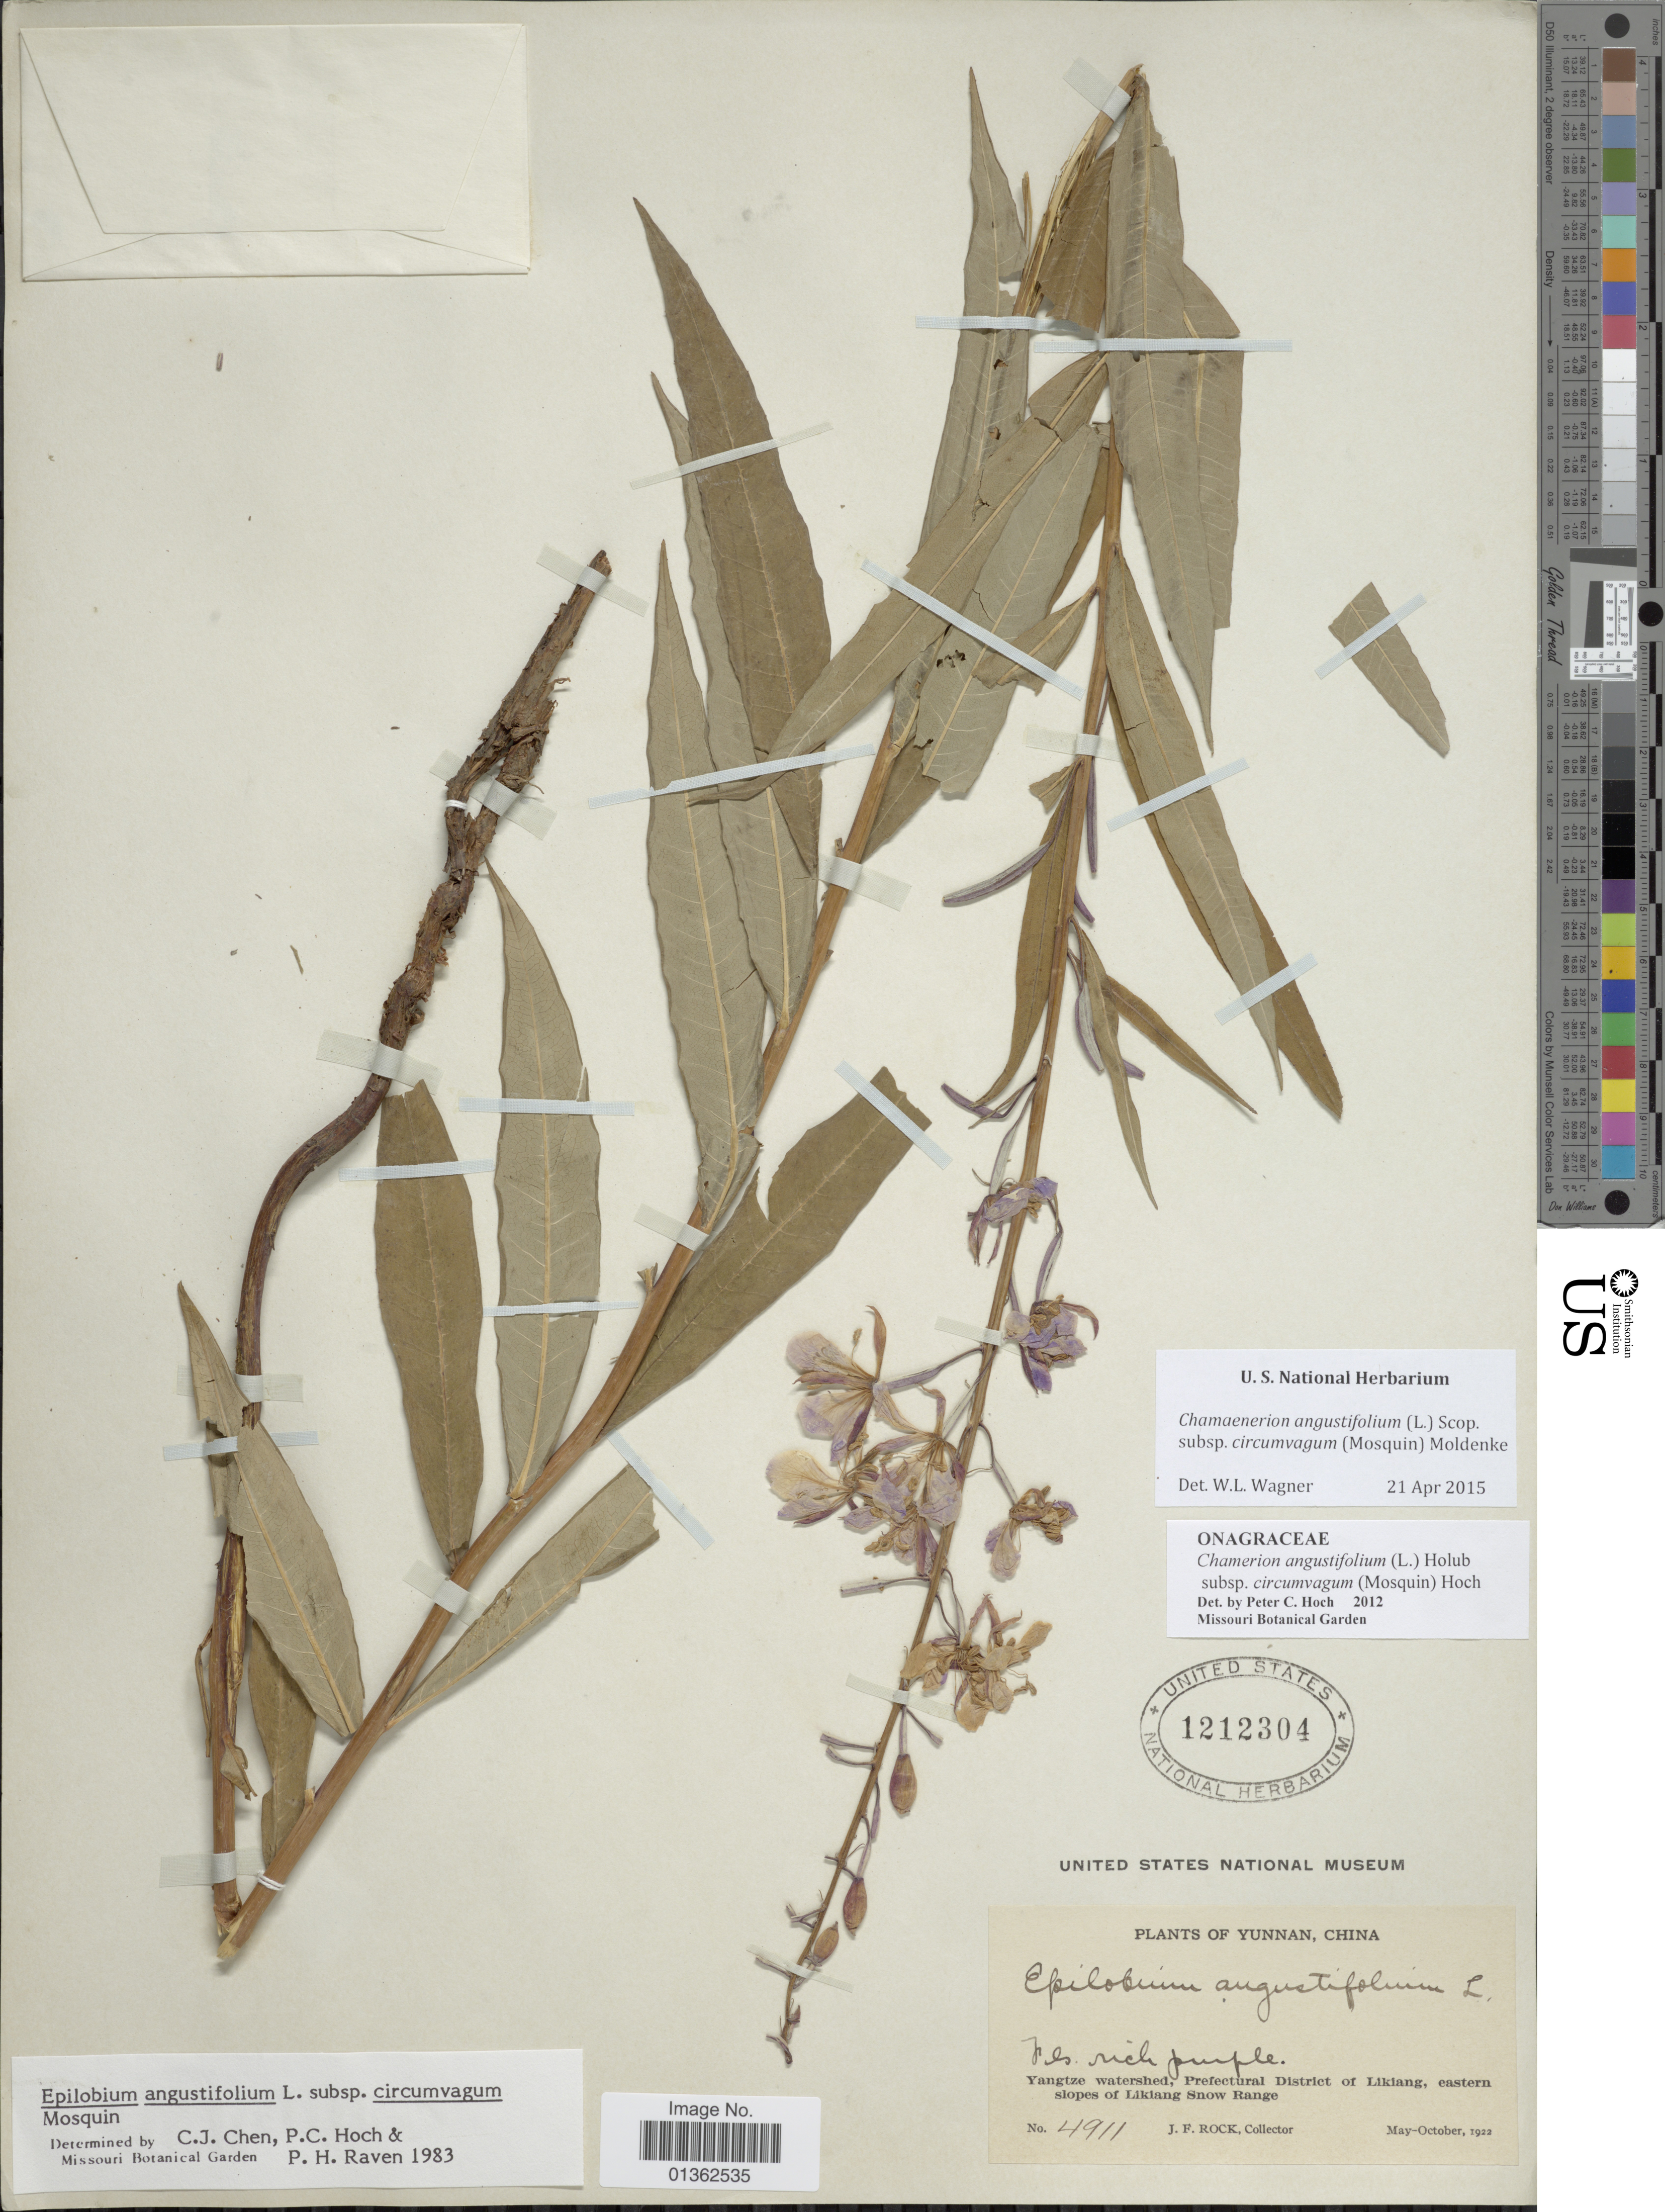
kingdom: Plantae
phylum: Tracheophyta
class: Magnoliopsida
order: Myrtales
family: Onagraceae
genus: Chamaenerion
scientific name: Chamaenerion angustifolium subsp. circumvagum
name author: (Mosquin) Moldenke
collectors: J. Rock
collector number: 4911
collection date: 1922-05/1922-10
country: China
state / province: Yunnan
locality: Yangtze watershed, Prefectural District of Likiang, eastern slopes of Likiang Snow Range.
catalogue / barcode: US 1212304